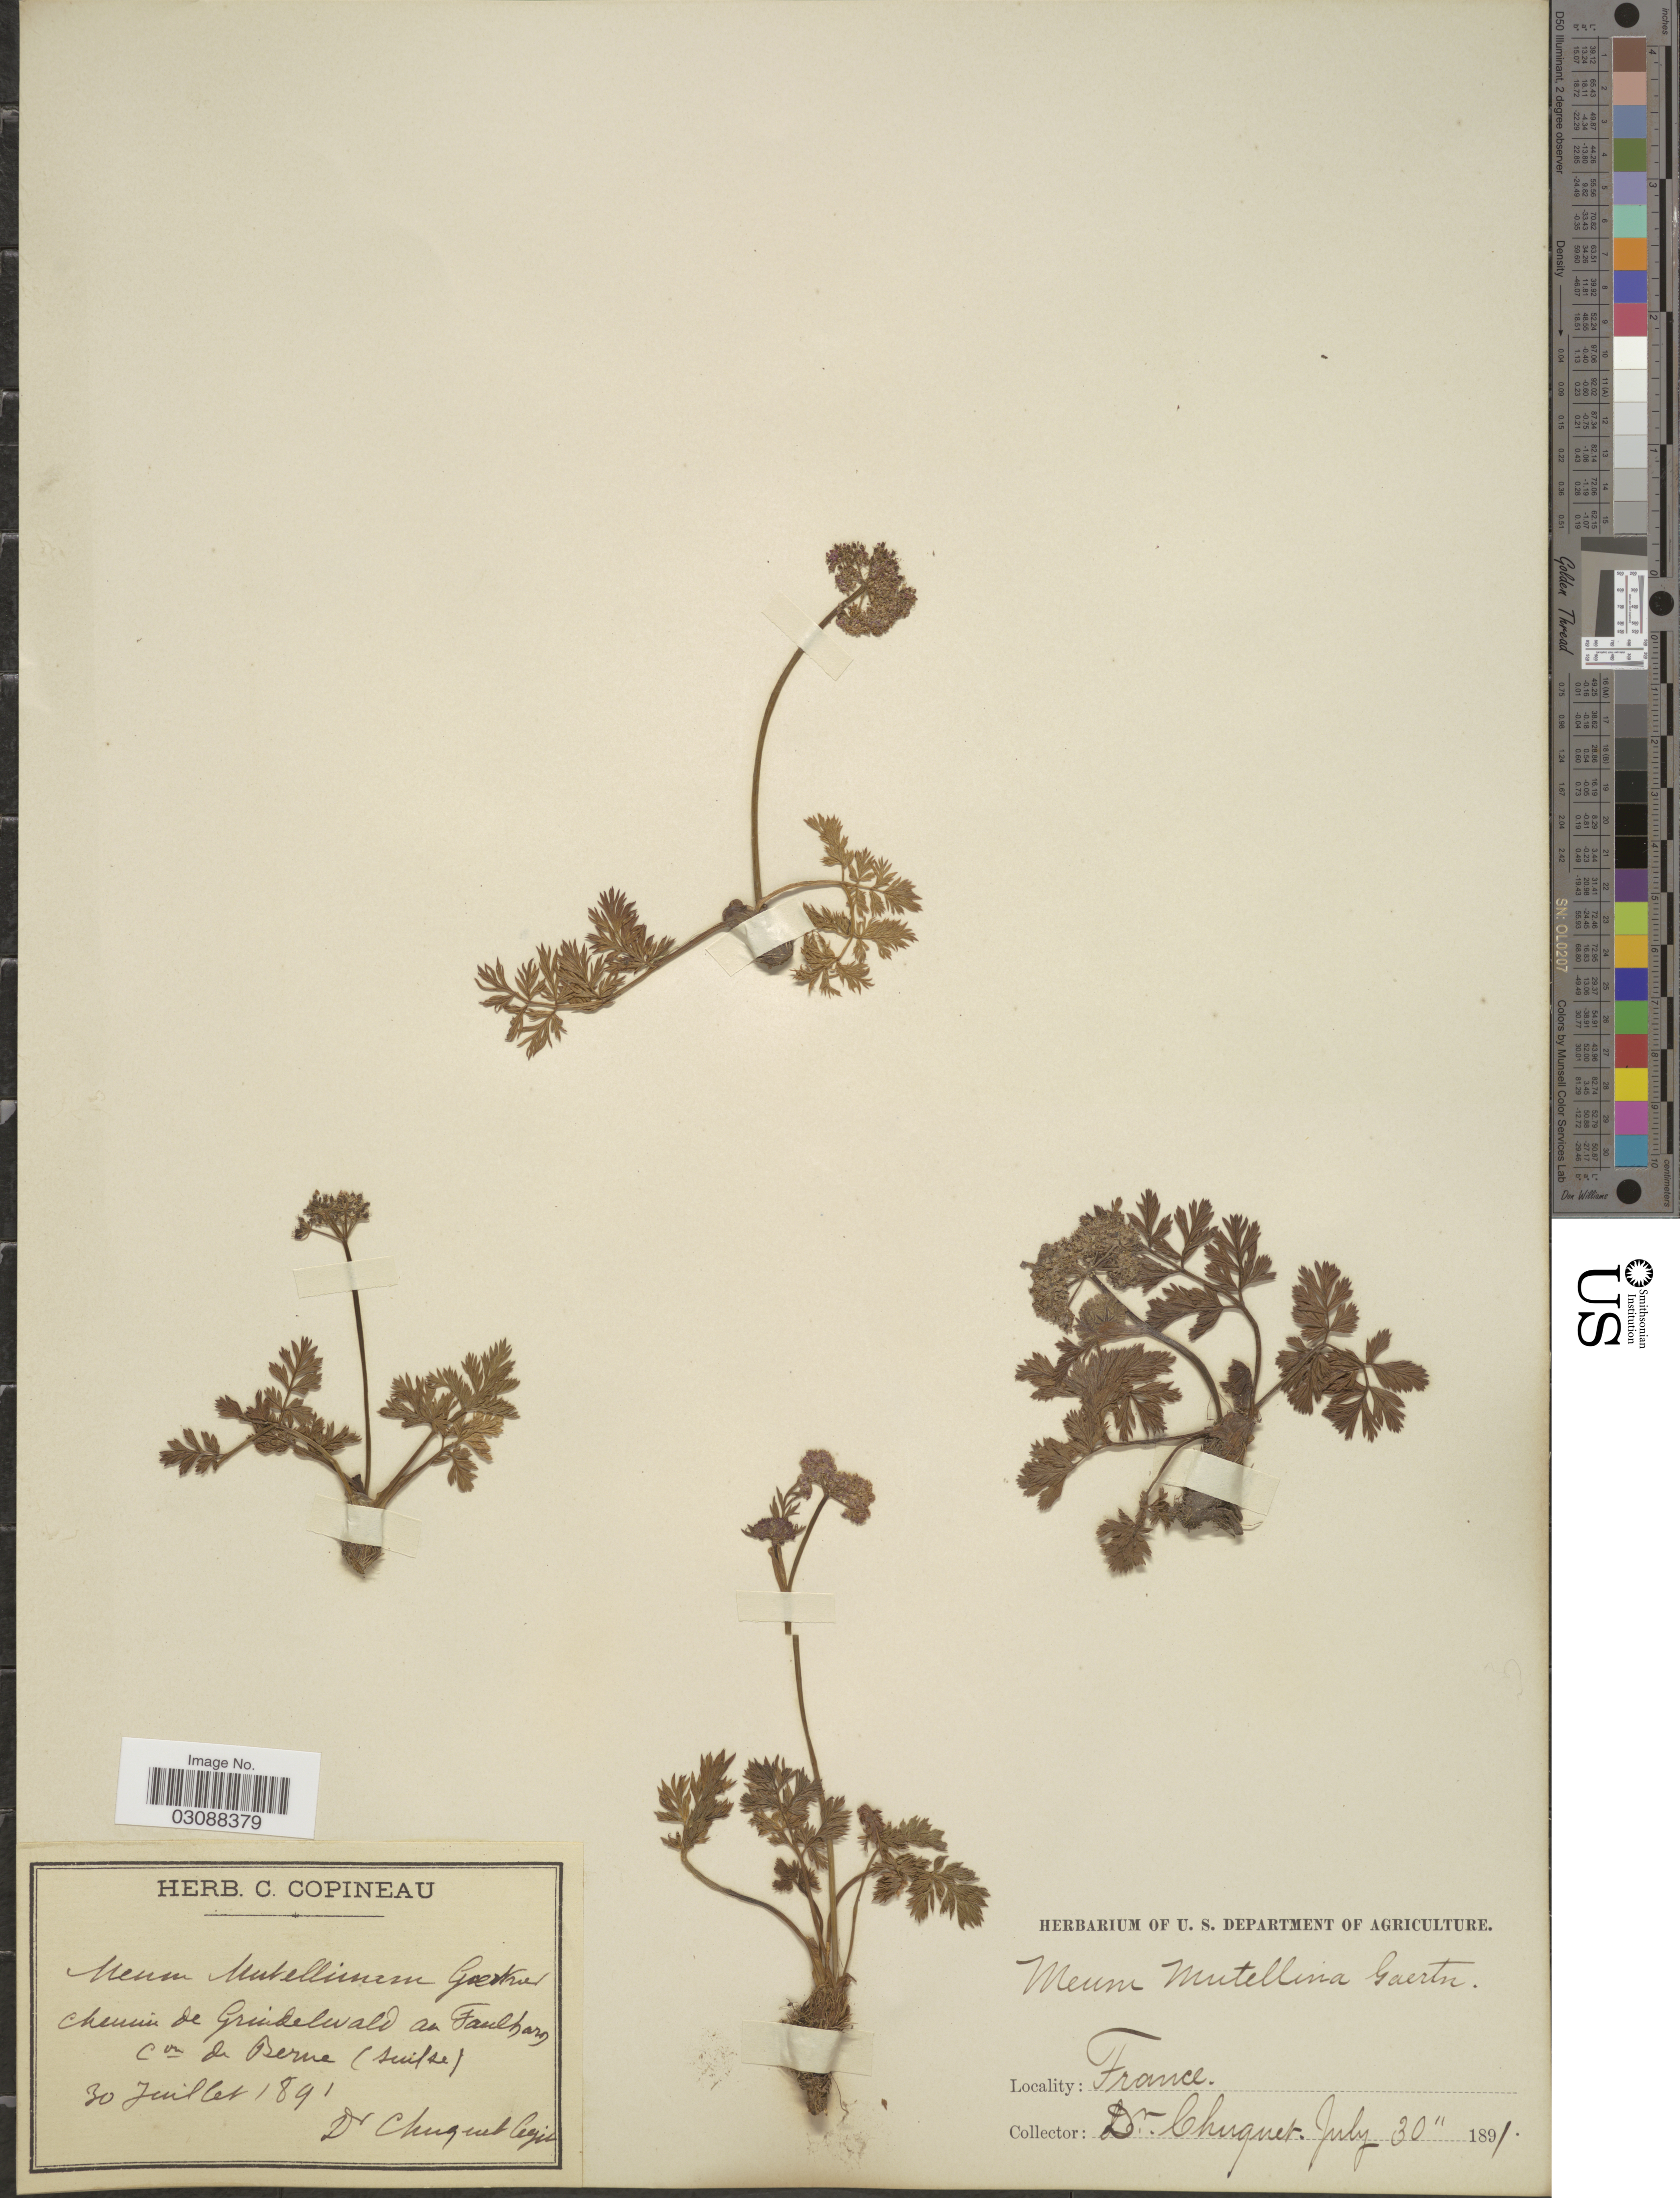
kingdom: Plantae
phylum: Tracheophyta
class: Magnoliopsida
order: Apiales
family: Apiaceae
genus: Meum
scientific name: Meum mutellina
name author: (L.) Gaertn.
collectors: -. Chuguet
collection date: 1891-07-30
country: Switzerland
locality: Chemin de Grindelwald ao Faulhorn C [illegible text] de Berne (Suisse).